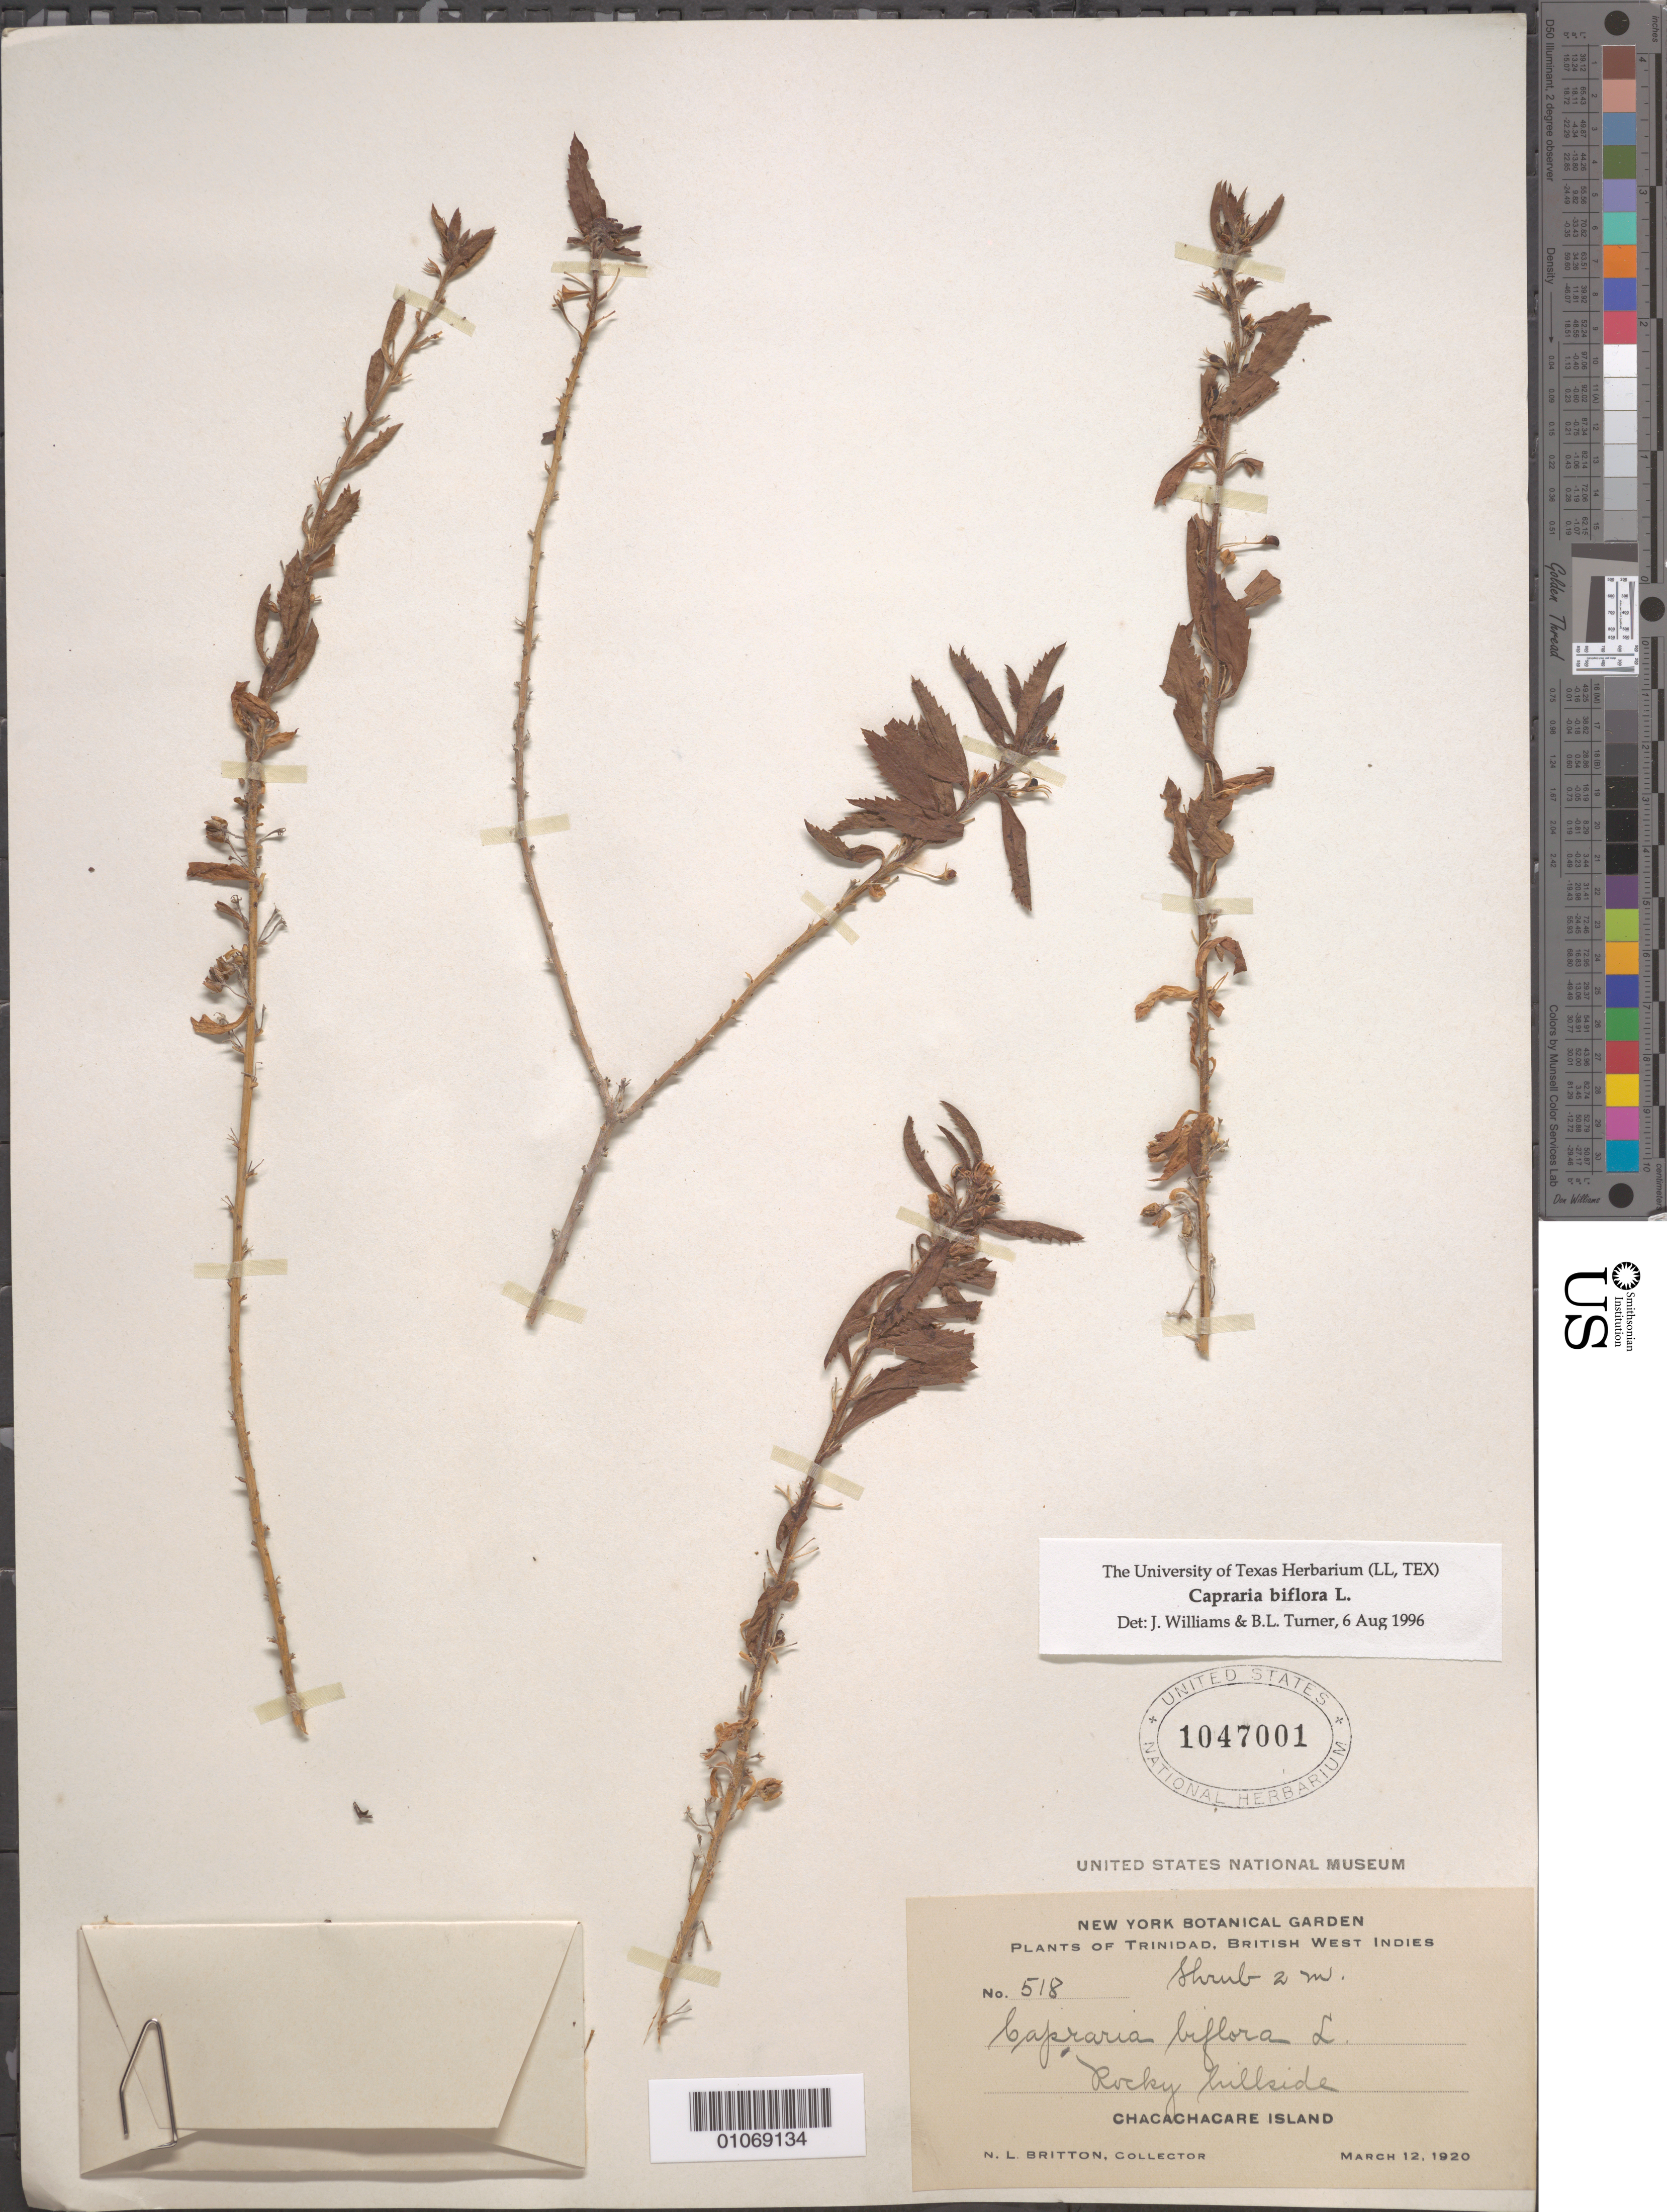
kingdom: Plantae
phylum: Tracheophyta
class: Magnoliopsida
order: Lamiales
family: Scrophulariaceae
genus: Capraria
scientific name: Capraria biflora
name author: L.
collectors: N. Britton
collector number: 518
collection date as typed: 12 Mar 1920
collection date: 1920-03-12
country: Trinidad and Tobago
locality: Rocky hillside, Chacacachacare Island.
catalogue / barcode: US 1047001